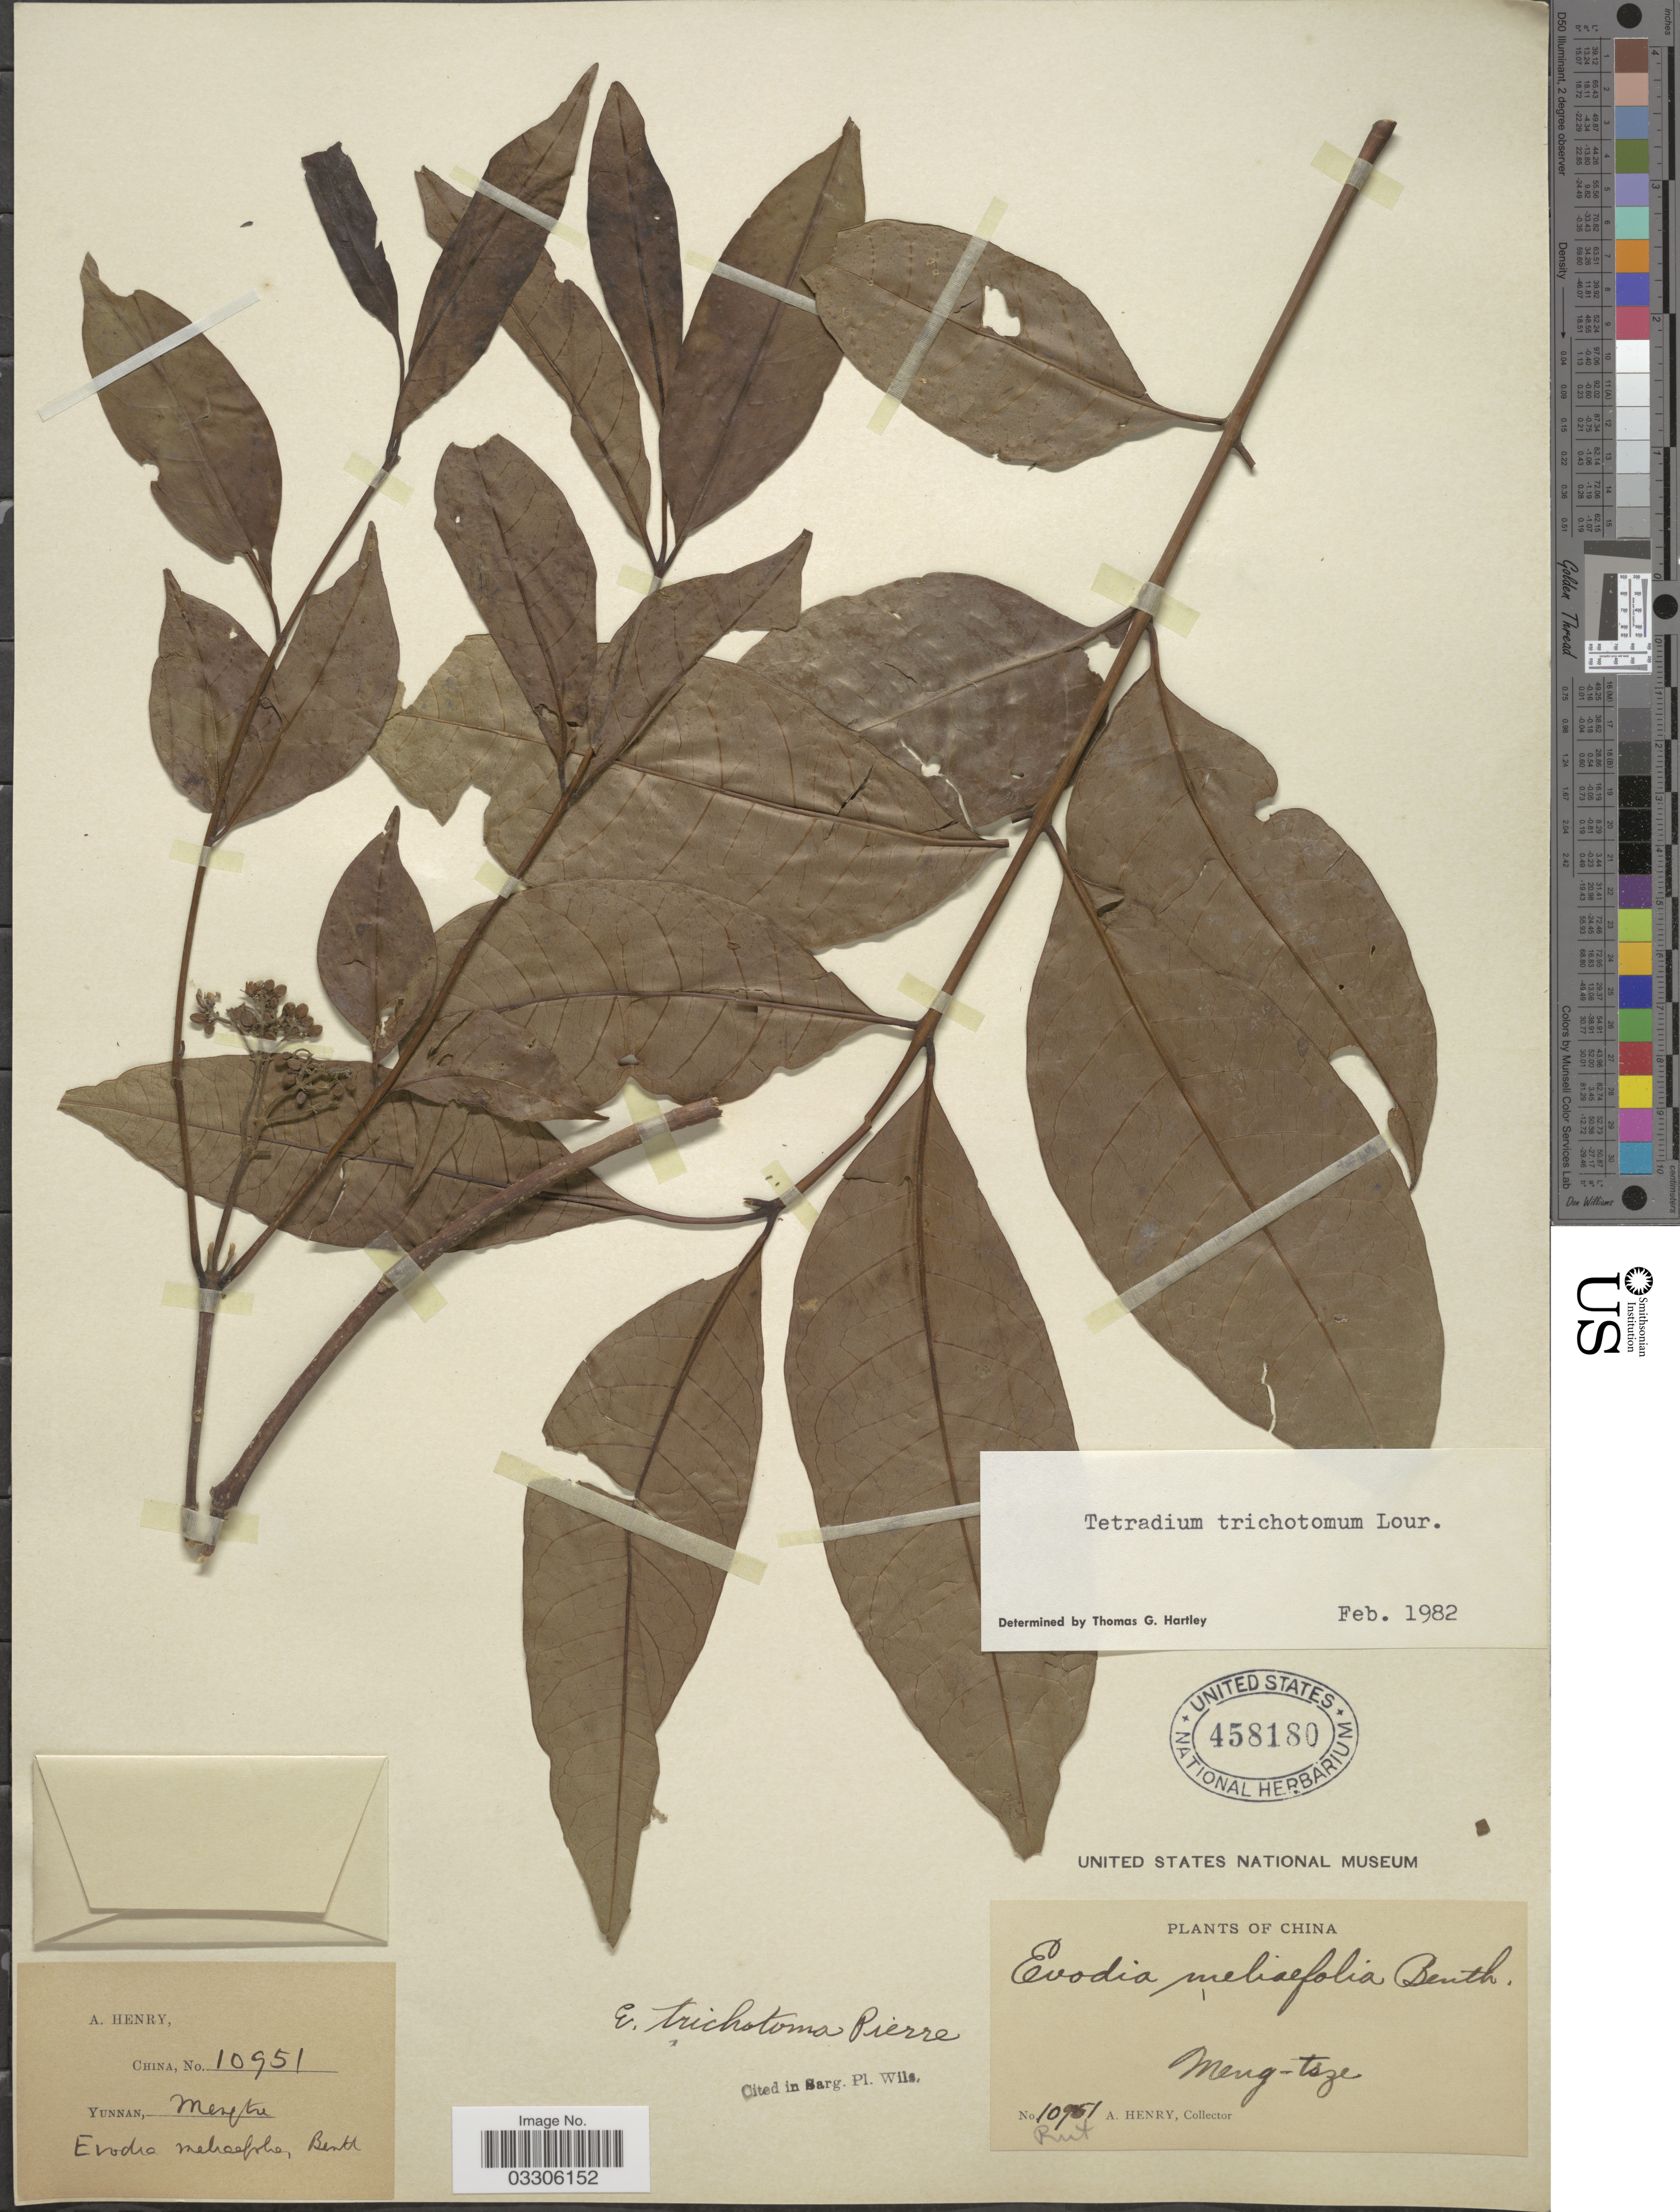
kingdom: Plantae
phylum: Tracheophyta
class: Magnoliopsida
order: Sapindales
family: Rutaceae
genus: Tetradium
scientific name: Tetradium trichotomum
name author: Lour.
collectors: A. Henry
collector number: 10951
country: China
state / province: Yunnan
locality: Meng-tsze.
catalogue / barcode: US 458180